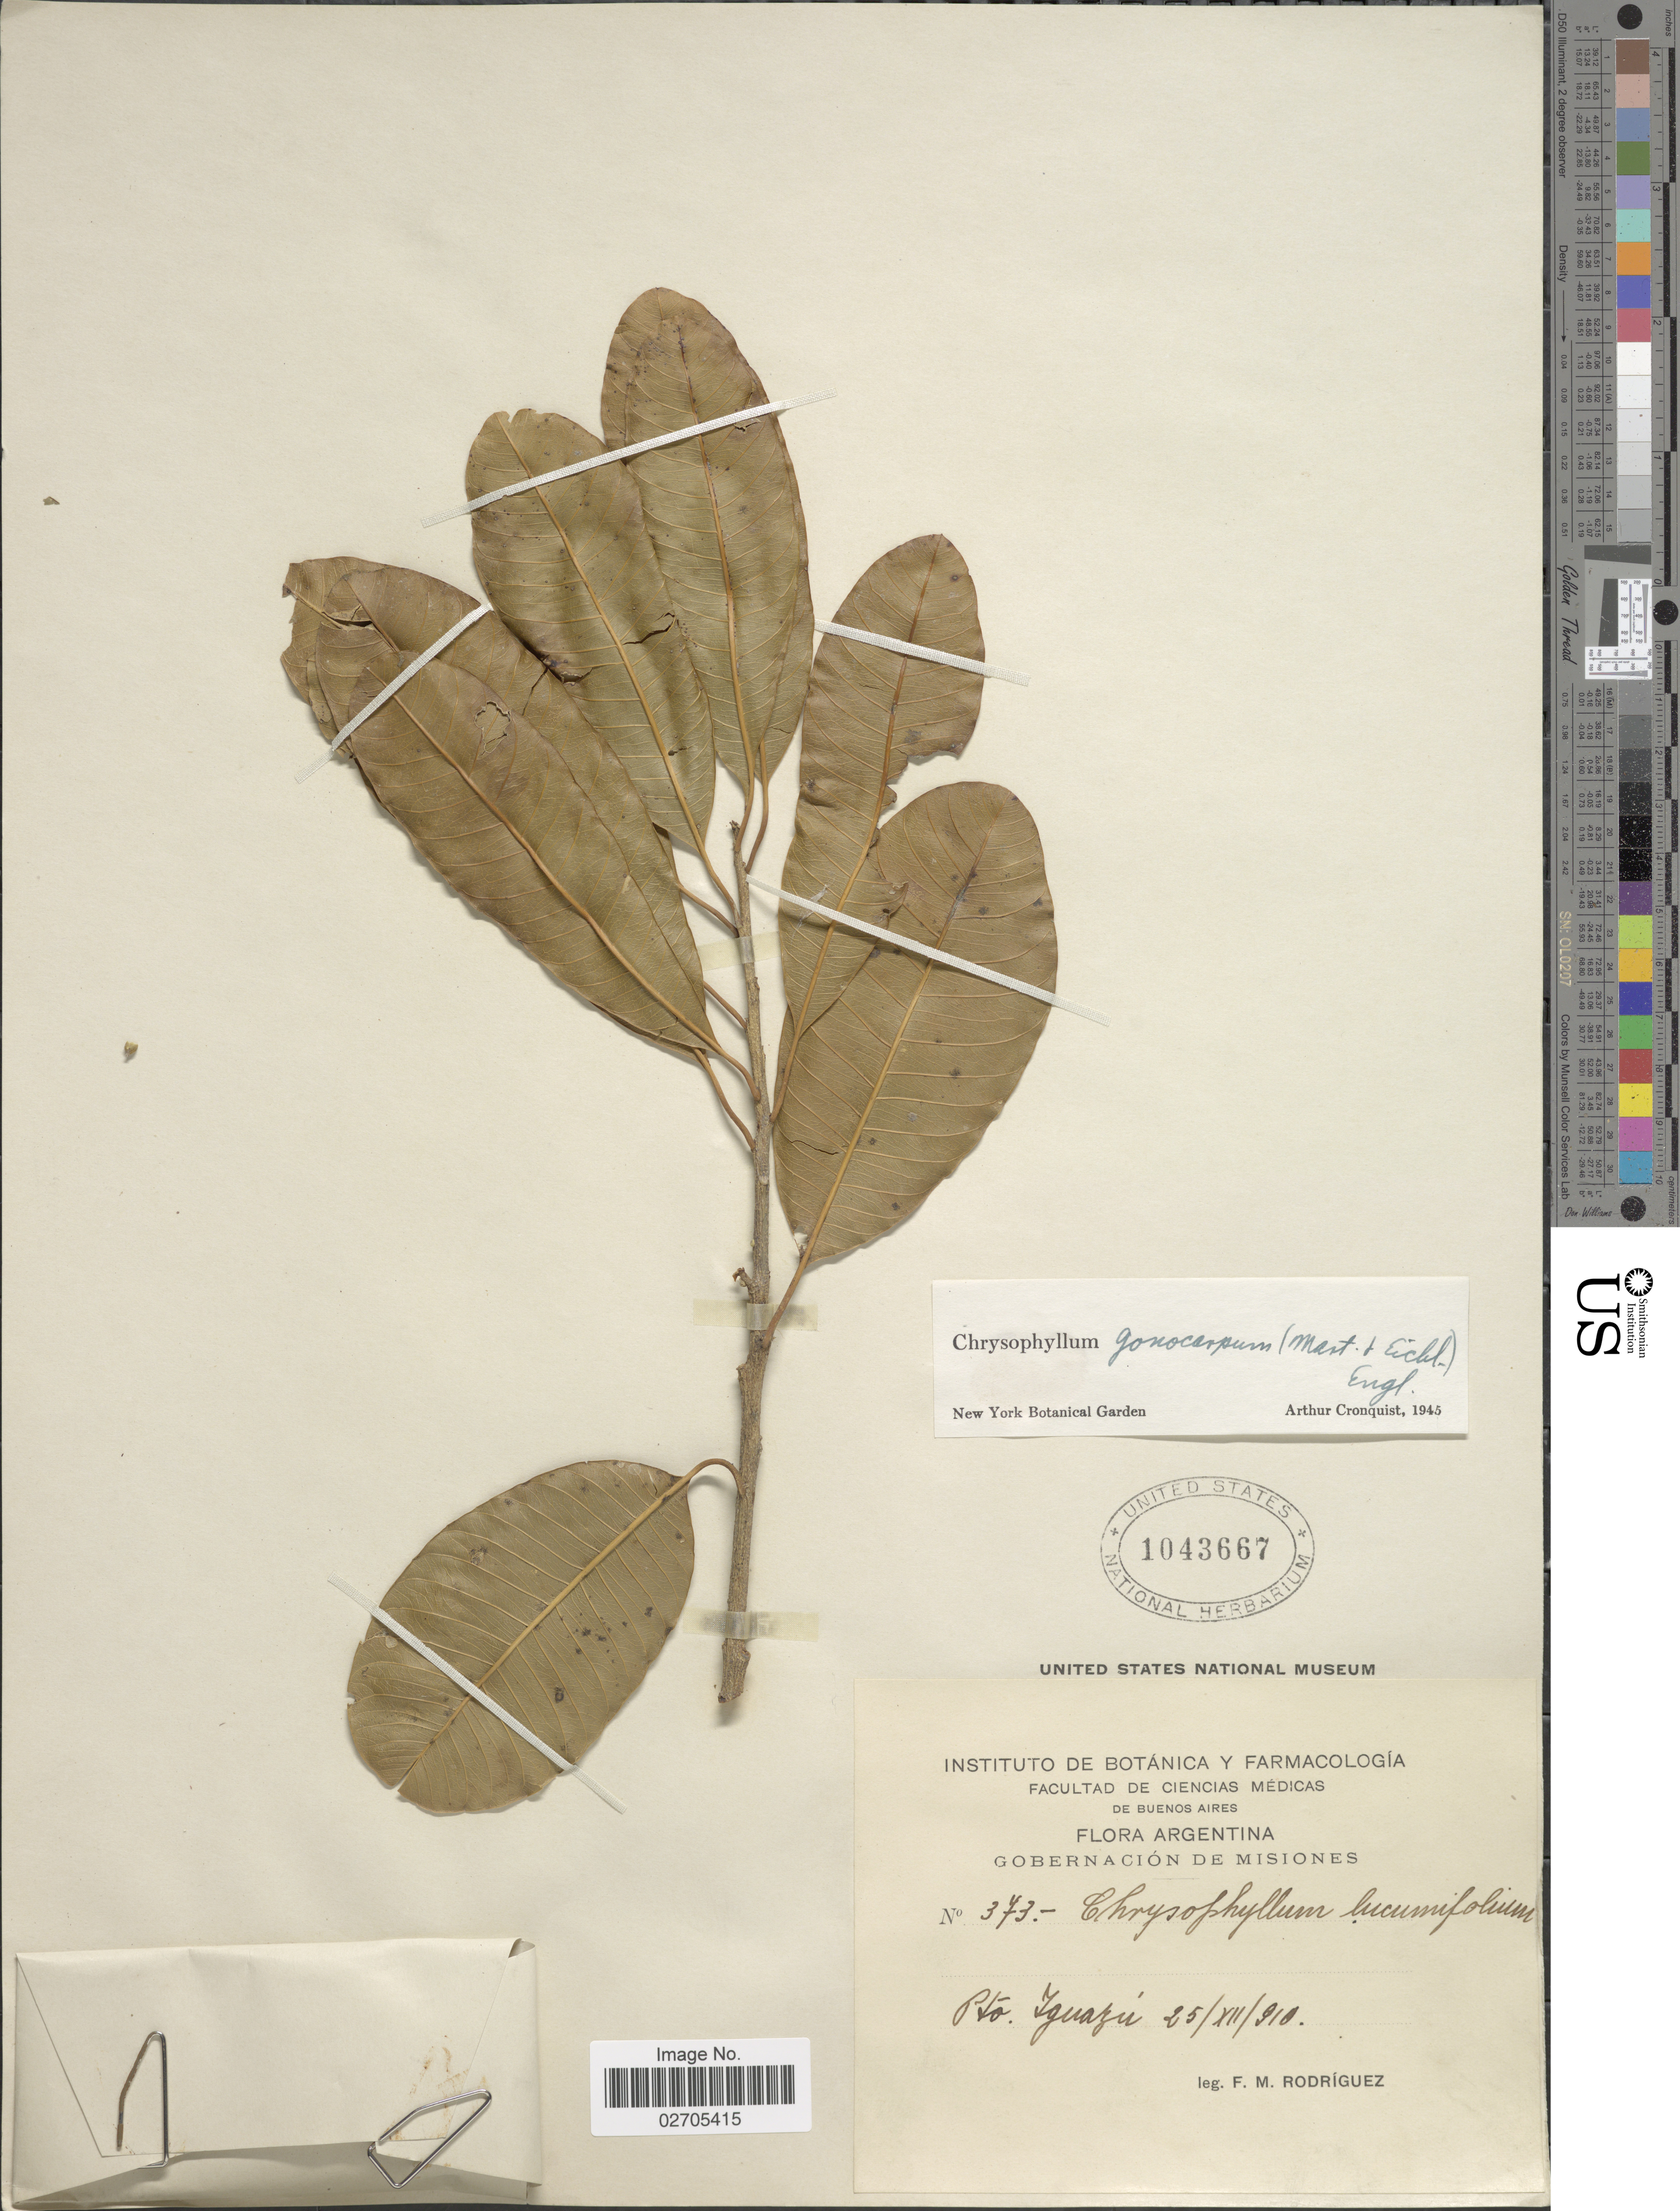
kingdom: Plantae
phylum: Tracheophyta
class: Magnoliopsida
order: Ericales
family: Sapotaceae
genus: Chrysophyllum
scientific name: Chrysophyllum gonocarpum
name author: (Mart. & Eichler ex Miq.) Engl.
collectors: F. M. Rodriguez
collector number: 373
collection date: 1910-12-25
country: Argentina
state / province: Misiones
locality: Gobernación de Misiones, Pto. Iguazú.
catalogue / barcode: US 1043667